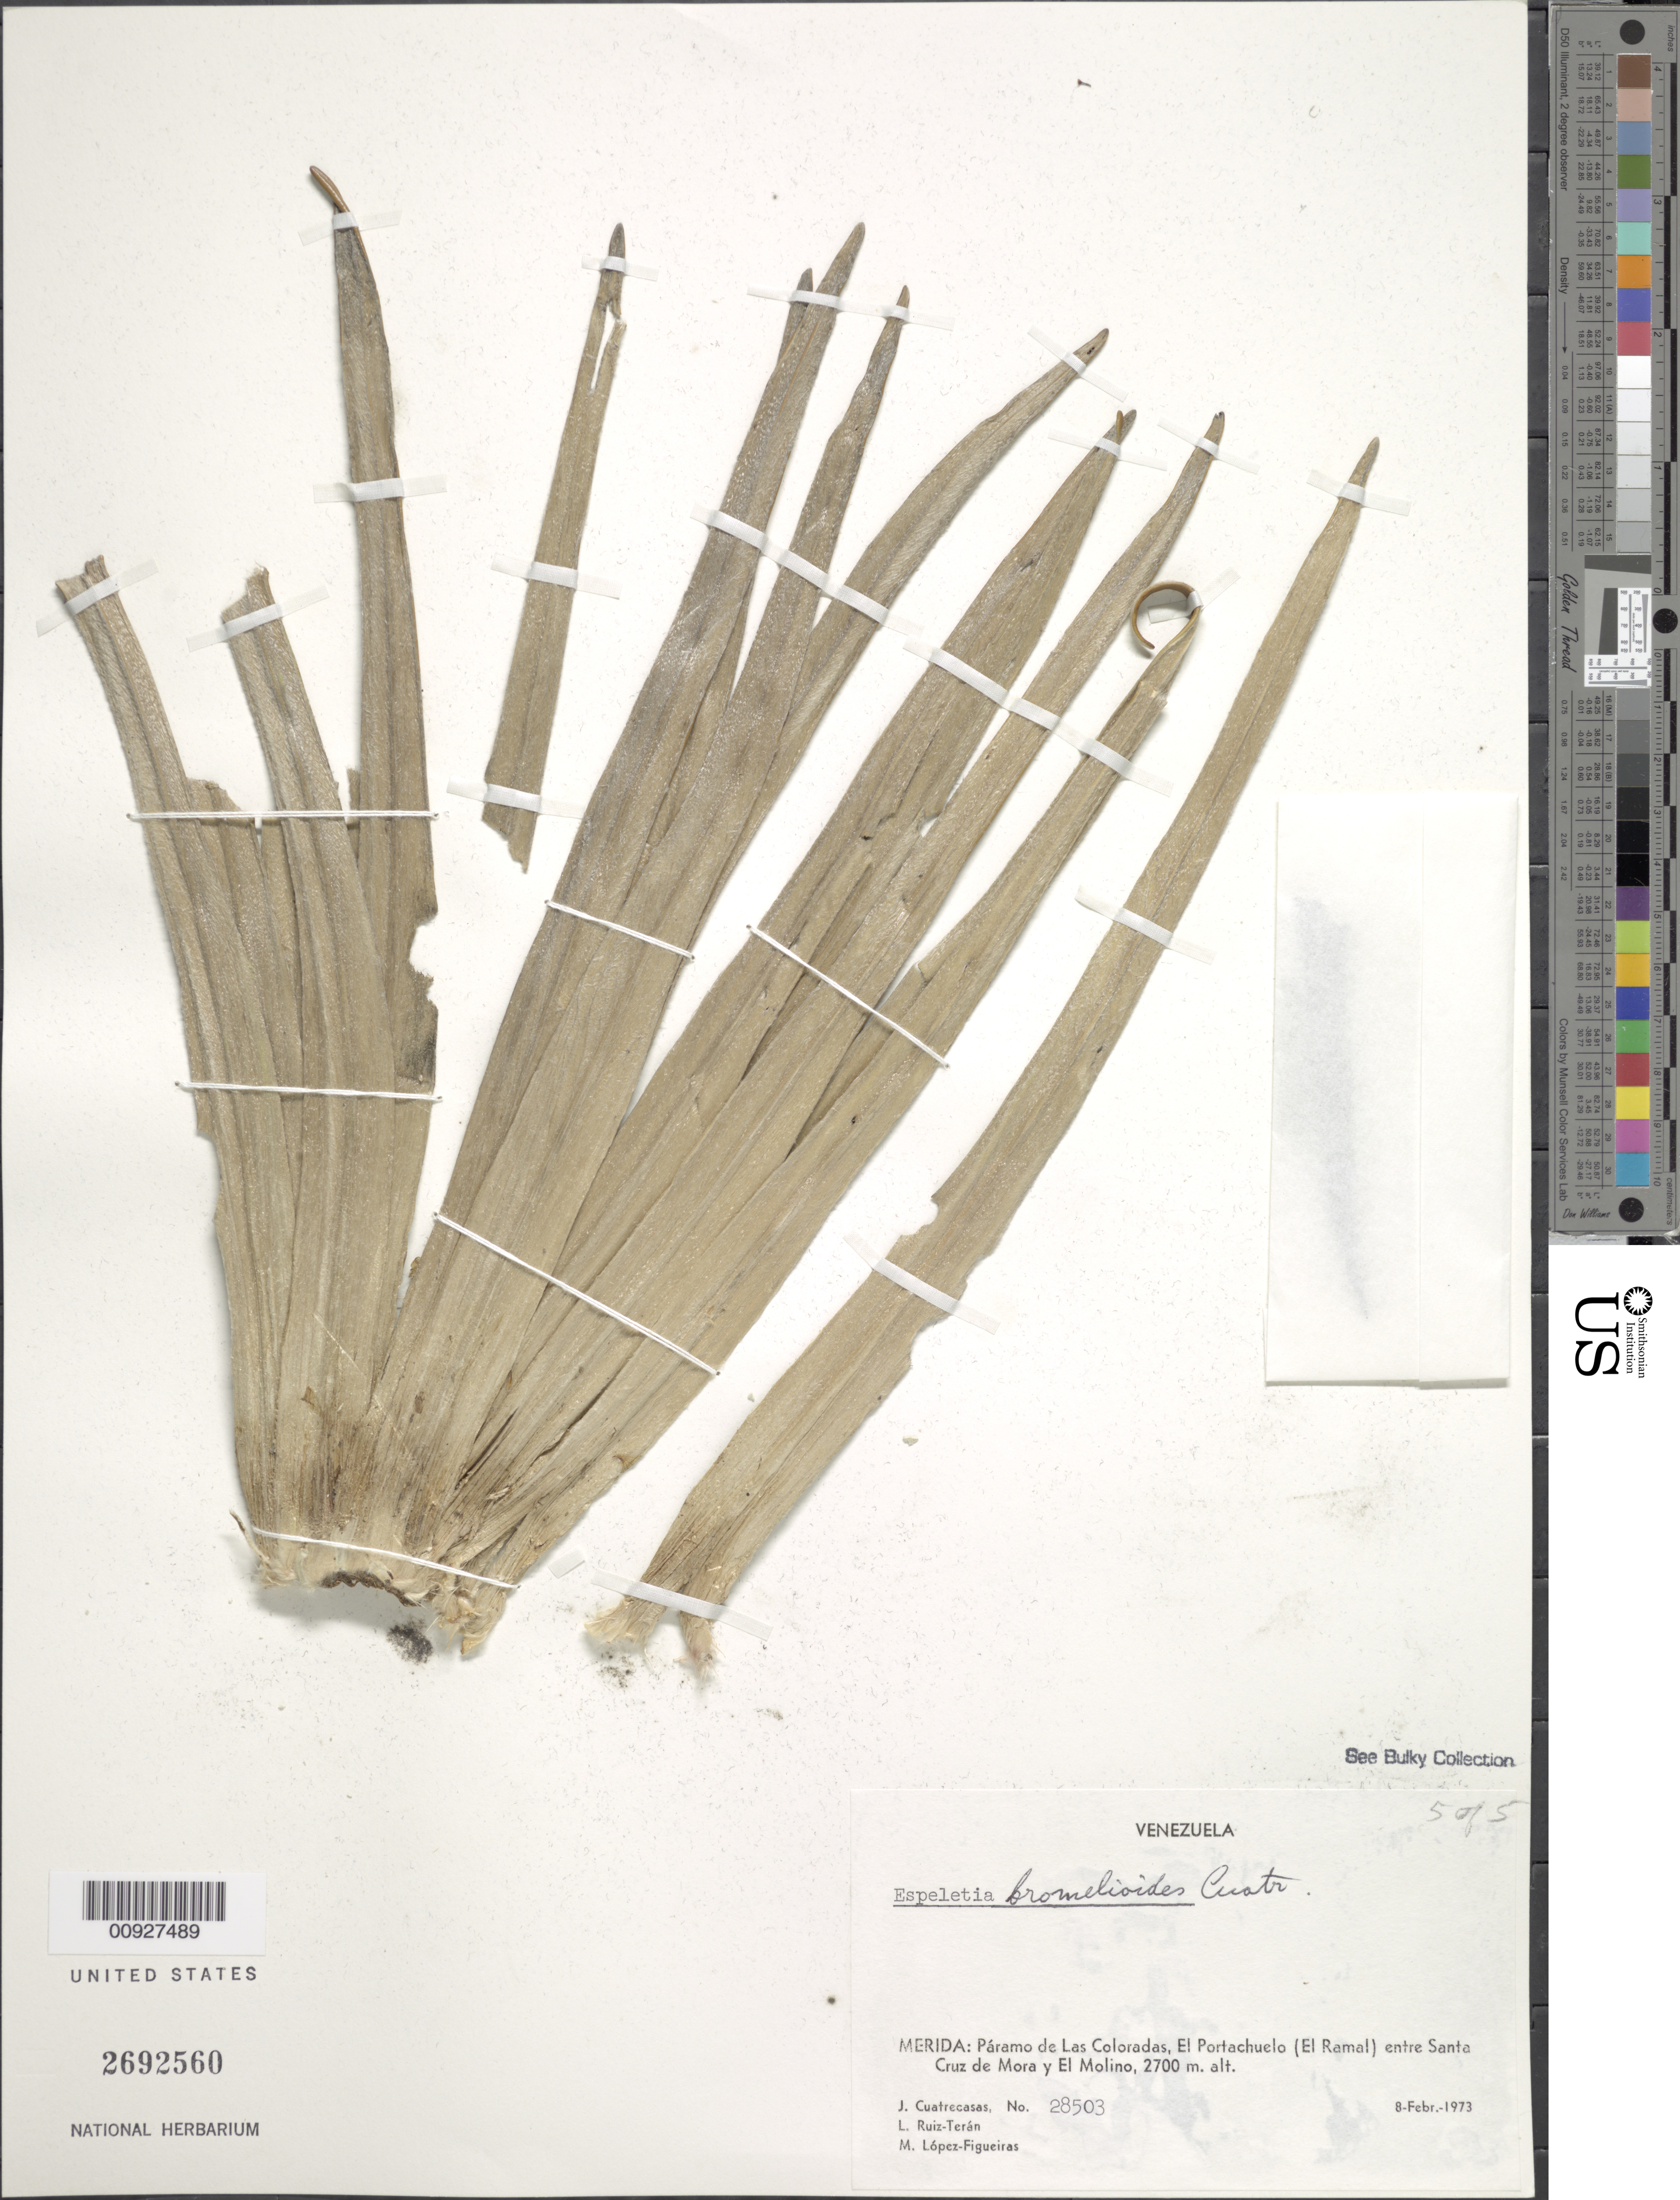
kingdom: Plantae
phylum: Tracheophyta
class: Magnoliopsida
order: Asterales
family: Asteraceae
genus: Ruilopezia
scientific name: Ruilopezia bromelioides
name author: (Cuatrec.) Cuatrec.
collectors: J. Cuatrecasas, L. E. Ruíz-Terán & M. López Figueiras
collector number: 28503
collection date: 1973-02-08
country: Venezuela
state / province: Mérida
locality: Paramo de Las Coloradas, El Portachuelo (El Ramal) entre Santa Cruz de Mora y El Molino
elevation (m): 2700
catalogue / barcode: US 2692560